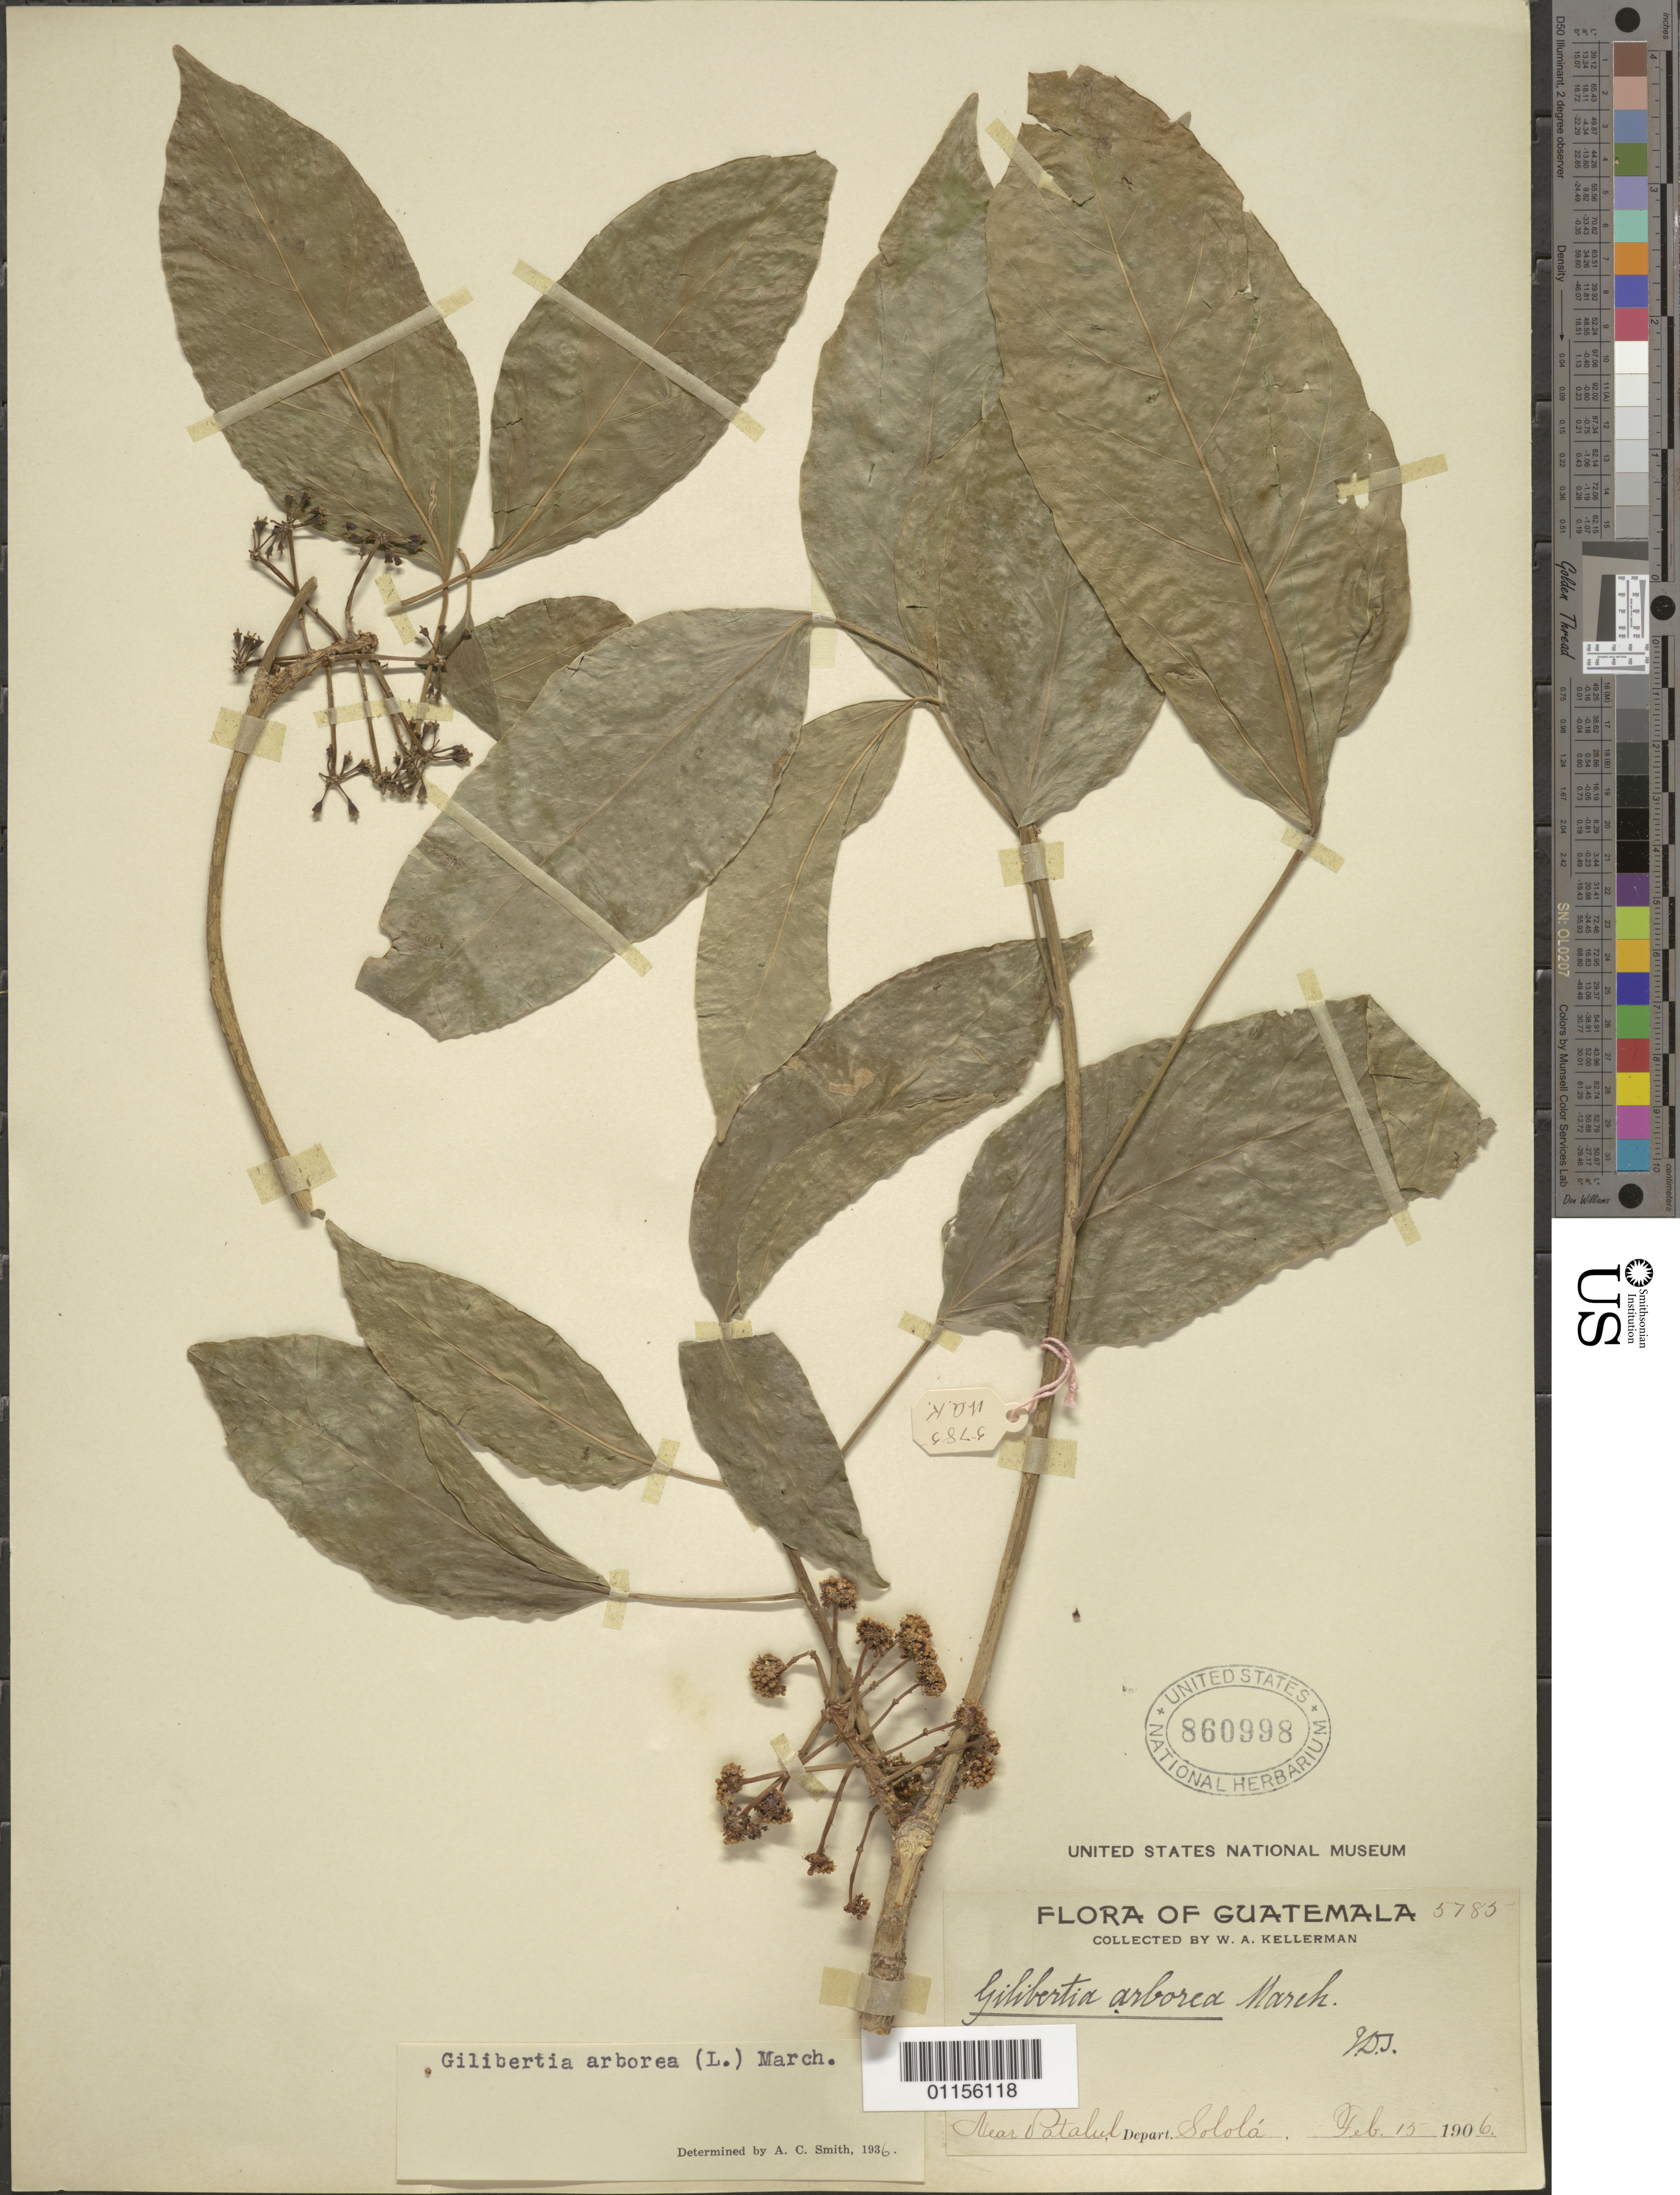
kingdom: Plantae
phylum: Tracheophyta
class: Magnoliopsida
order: Apiales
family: Araliaceae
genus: Dendropanax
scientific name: Dendropanax arboreus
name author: (L.) Decne. & Planch.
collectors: W. A. Kellerman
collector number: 5785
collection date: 1906-02-15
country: Guatemala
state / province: Sololá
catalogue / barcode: US 860998